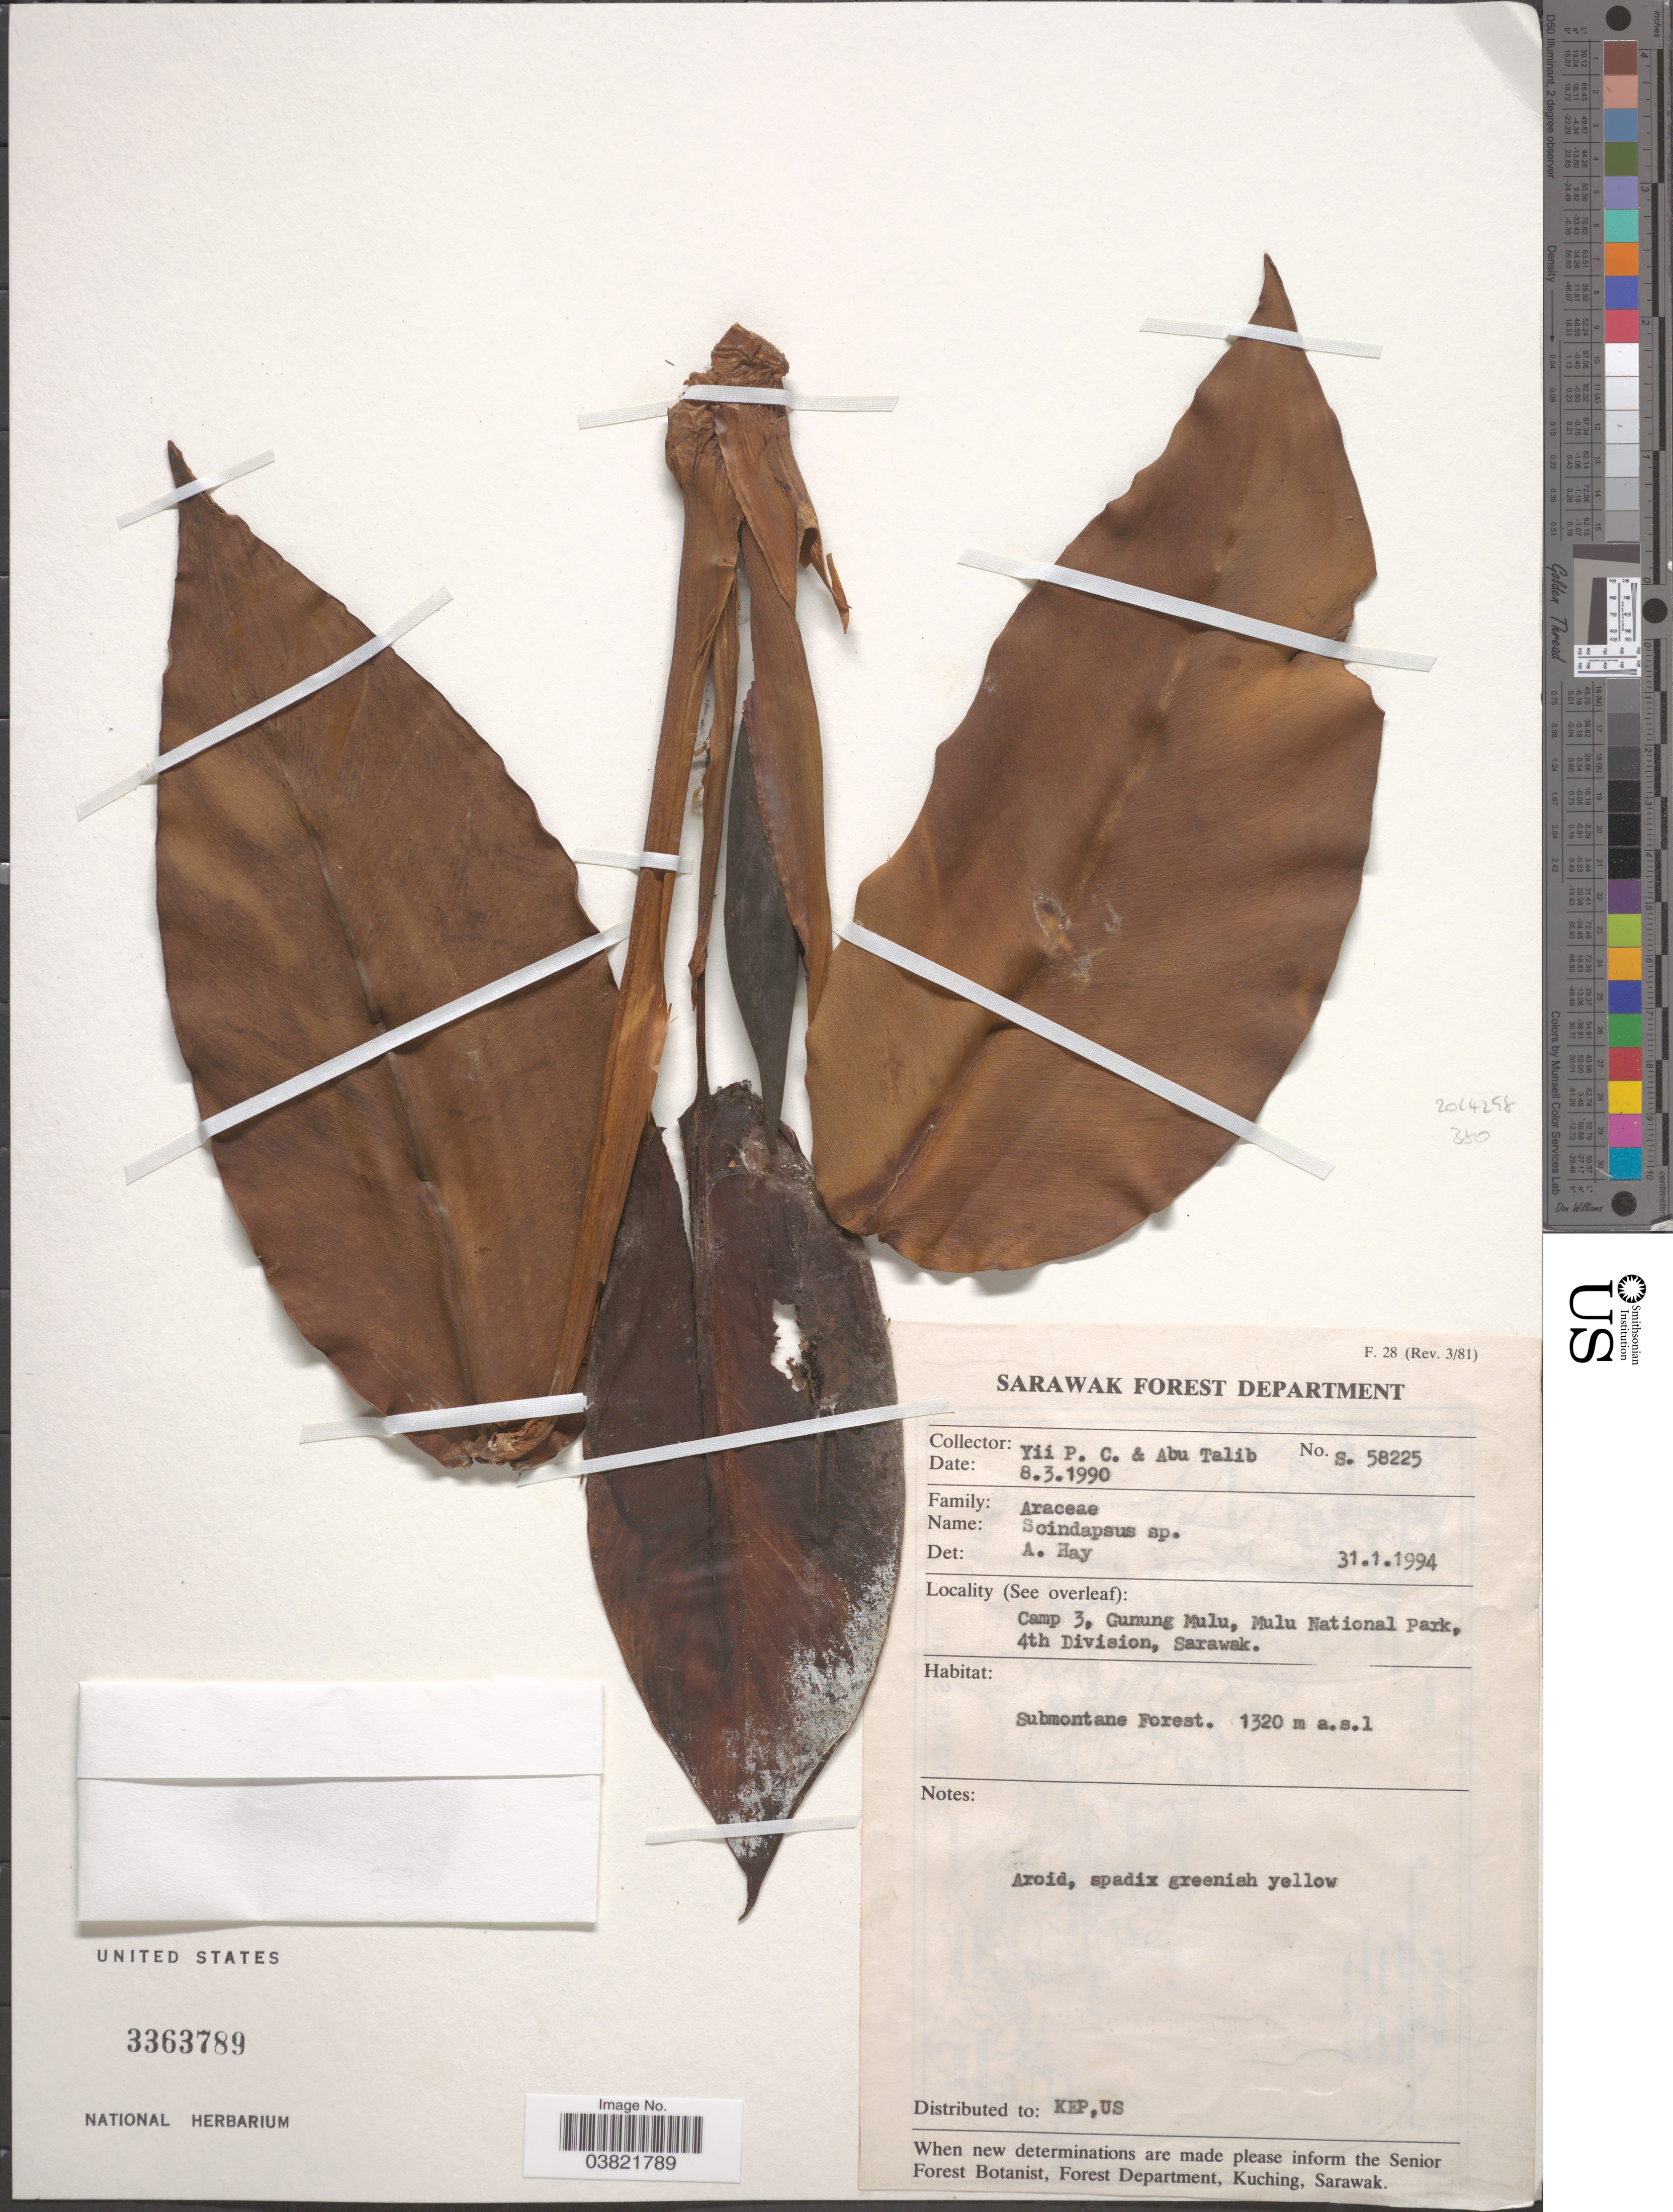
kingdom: Plantae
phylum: Tracheophyta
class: Liliopsida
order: Alismatales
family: Araceae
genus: Scindapsus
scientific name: Scindapsus sp.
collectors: P. Yii & A. Talib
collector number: S58225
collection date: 1990-03-08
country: Malaysia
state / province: Sarawak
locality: Camp 3, Gunung Mulu, Mulu National Park, 4th Division.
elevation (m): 1320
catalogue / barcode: US 3363789